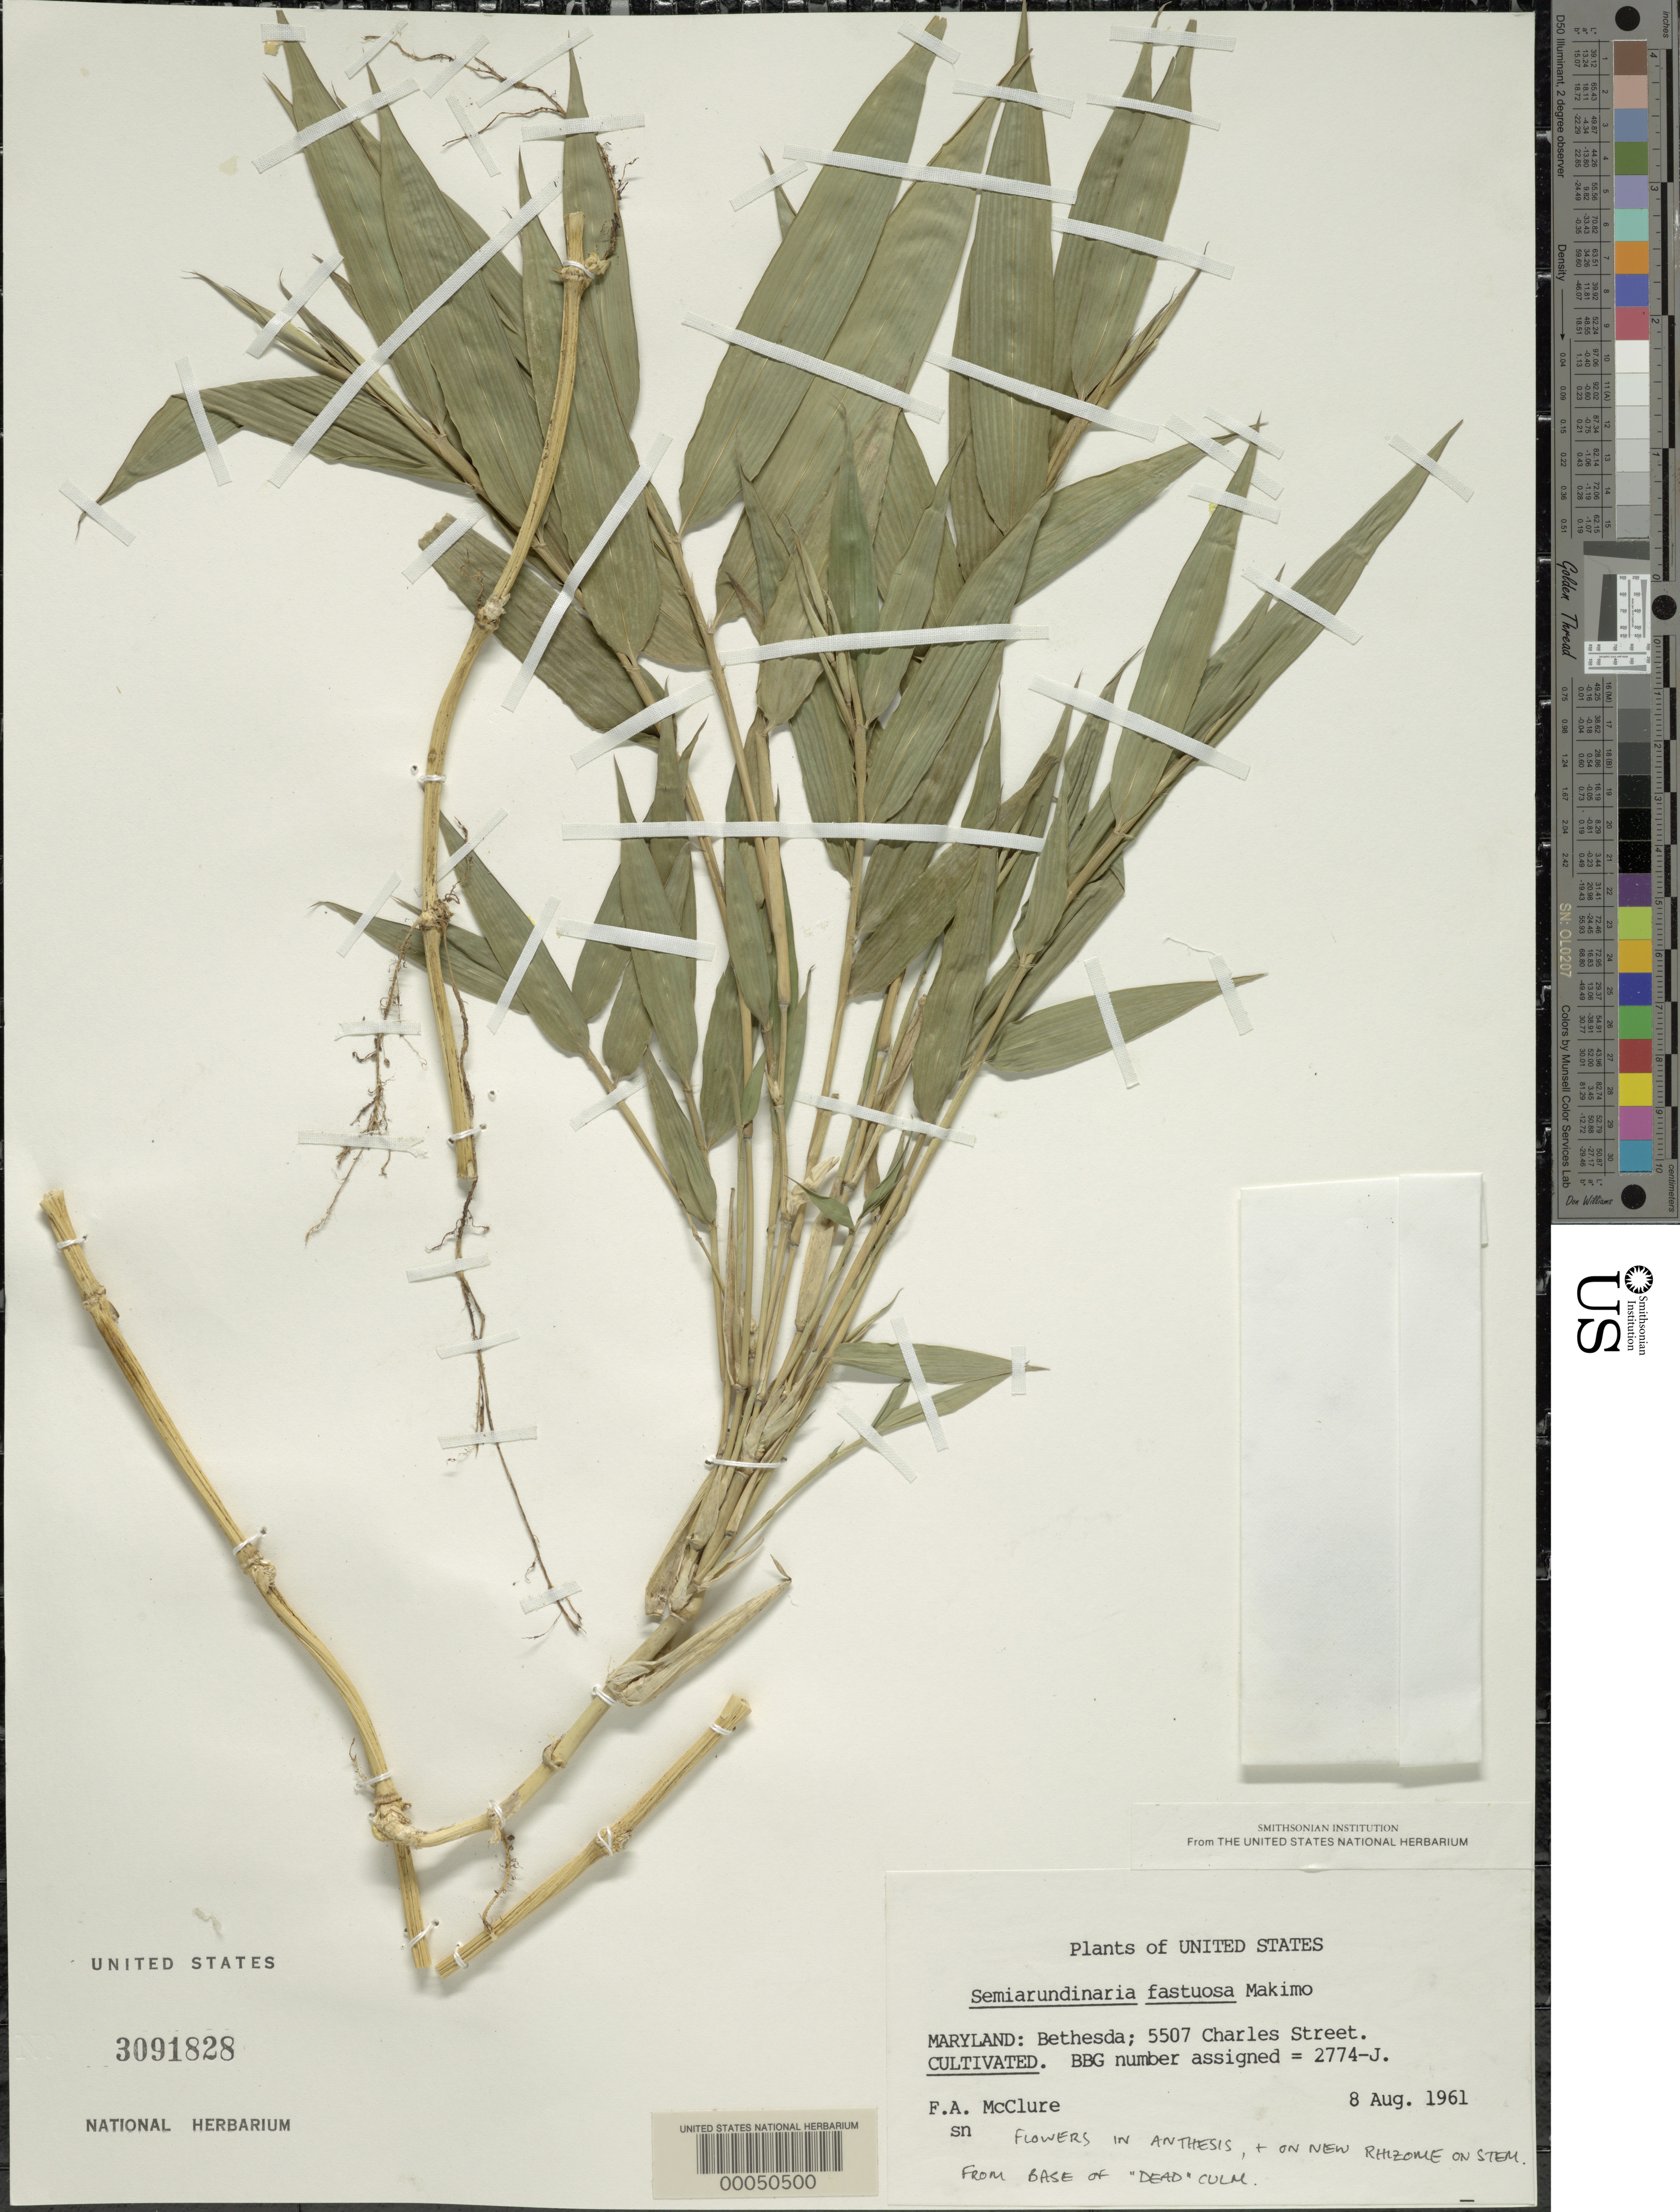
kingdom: Plantae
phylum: Tracheophyta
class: Liliopsida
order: Poales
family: Poaceae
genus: Semiarundinaria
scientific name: Semiarundinaria fastuosa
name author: Makino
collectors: F. A. McClure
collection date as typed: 08 Aug 1961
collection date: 1961-08-08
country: United States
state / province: Maryland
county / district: Montgomery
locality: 5507 Charles Street, Bethesda (McClure's garden)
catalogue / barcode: US 3091828